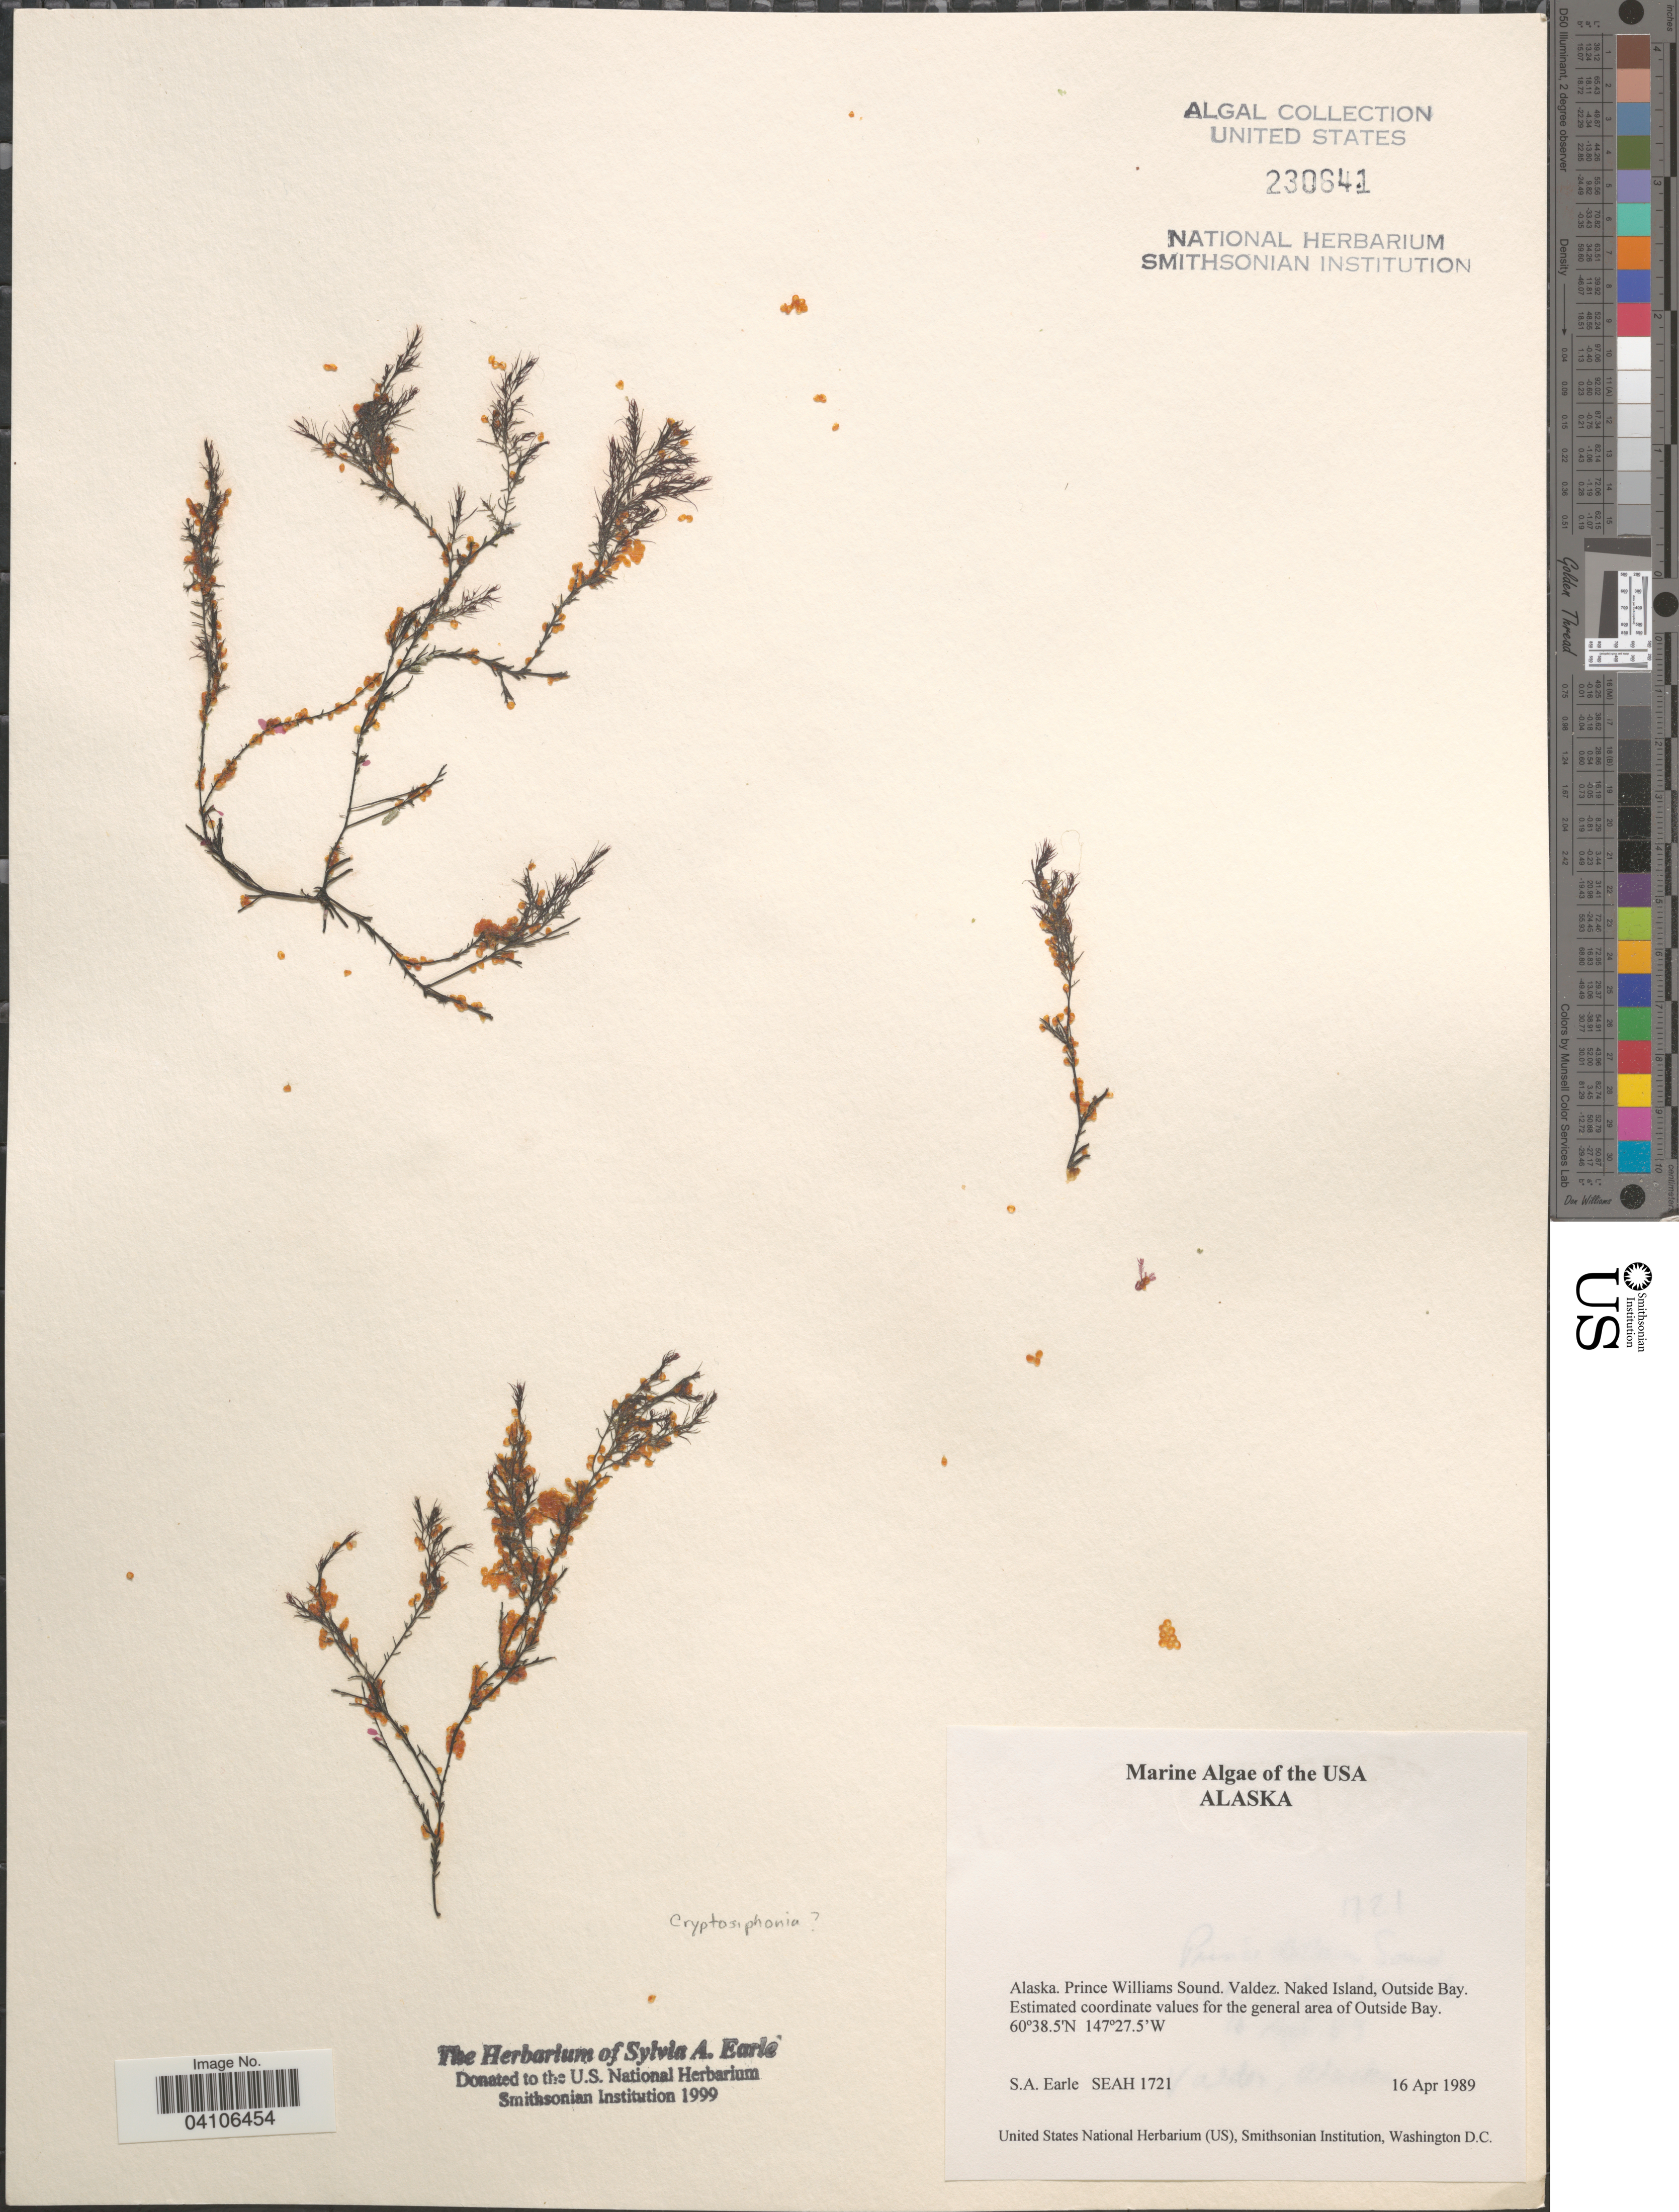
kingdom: Plantae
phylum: Rhodophyta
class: Florideophyceae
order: Gigartinales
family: Dumontiaceae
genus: Cryptosiphonia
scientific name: Cryptosiphonia sp.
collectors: S. A. Earle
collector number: SEAH1721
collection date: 1989-04-16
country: United States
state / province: Alaska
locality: Prince Williams Sound. Valdez. Naked Island, Outside Bay. Estimated coordinate values for the general area of Outside Bay.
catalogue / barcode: US 230641